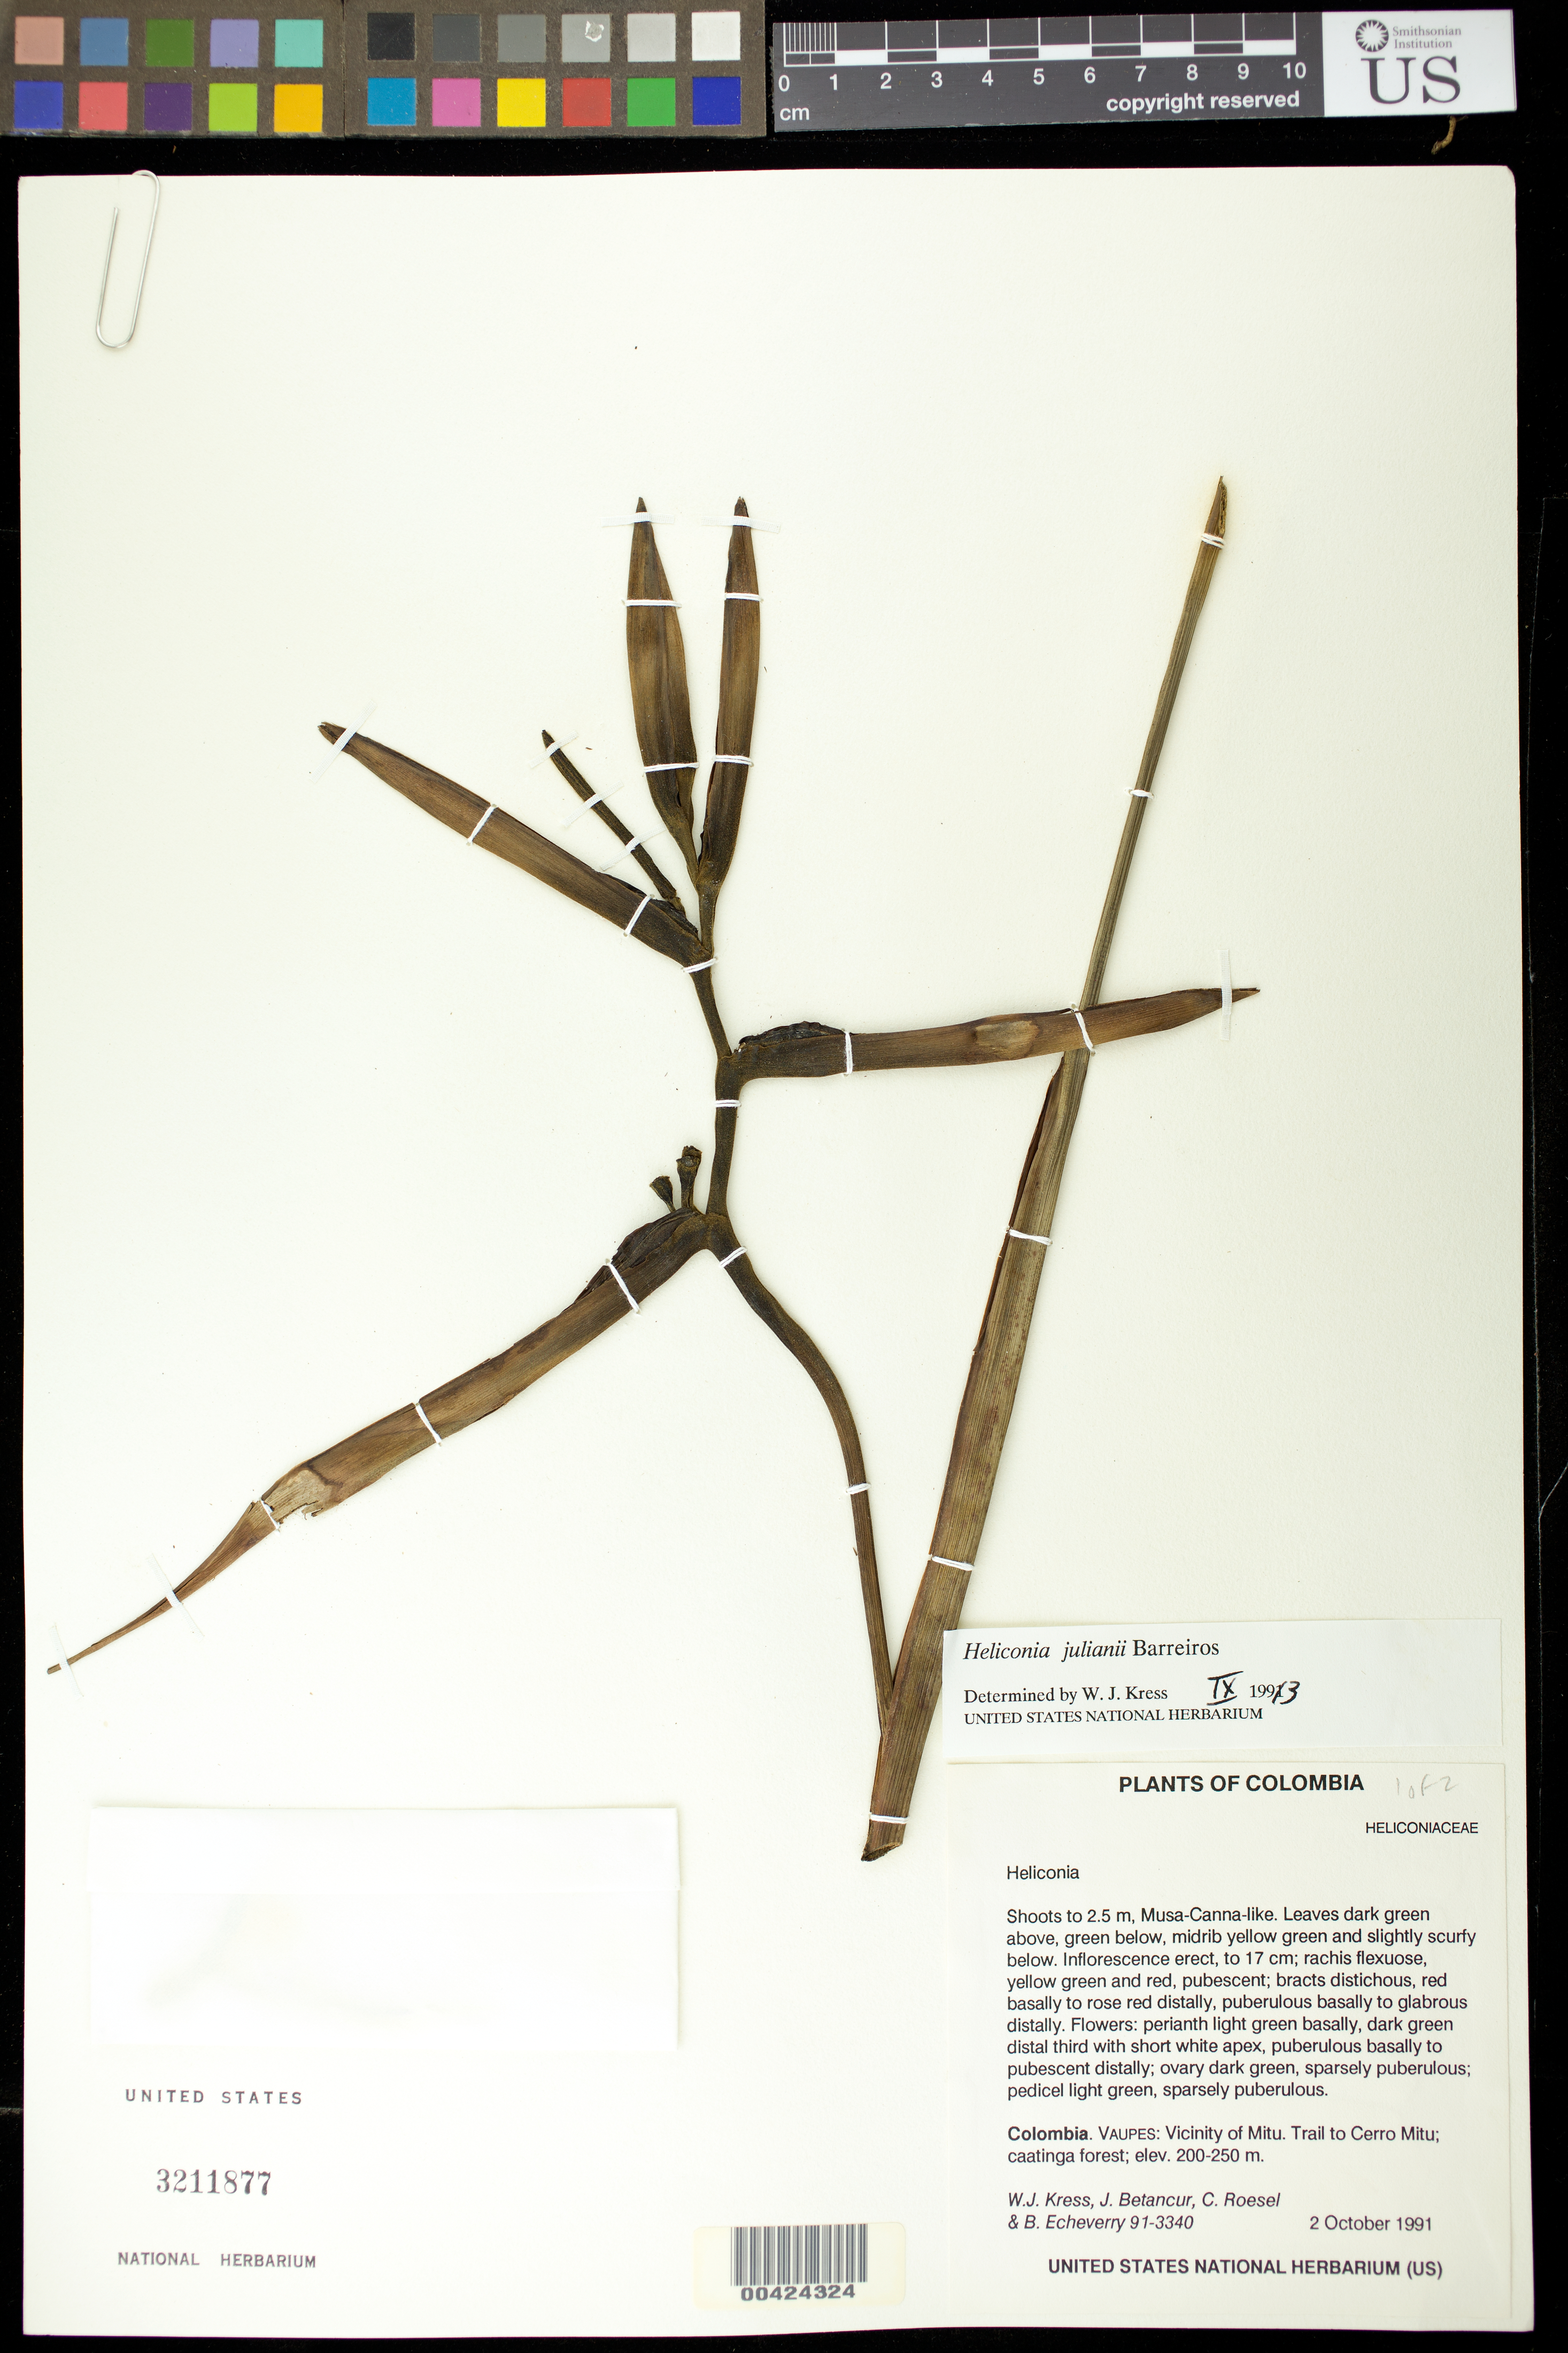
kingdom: Plantae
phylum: Tracheophyta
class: Liliopsida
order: Zingiberales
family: Heliconiaceae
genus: Heliconia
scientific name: Heliconia julianii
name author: Barreiros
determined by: Kress, W. J., (US), Smithsonian Institution - National Museum of Natural History (UNITED STATES)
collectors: W. J. Kress, J. C. Betancur, C. S. Roesel & B. Echeverry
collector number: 91-3340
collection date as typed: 02 Oct 1991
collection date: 1991-10-02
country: Colombia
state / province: Vaupés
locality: Cerro Mitu, Trail to; vicinity of Mitu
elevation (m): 200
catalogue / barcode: US 3211877